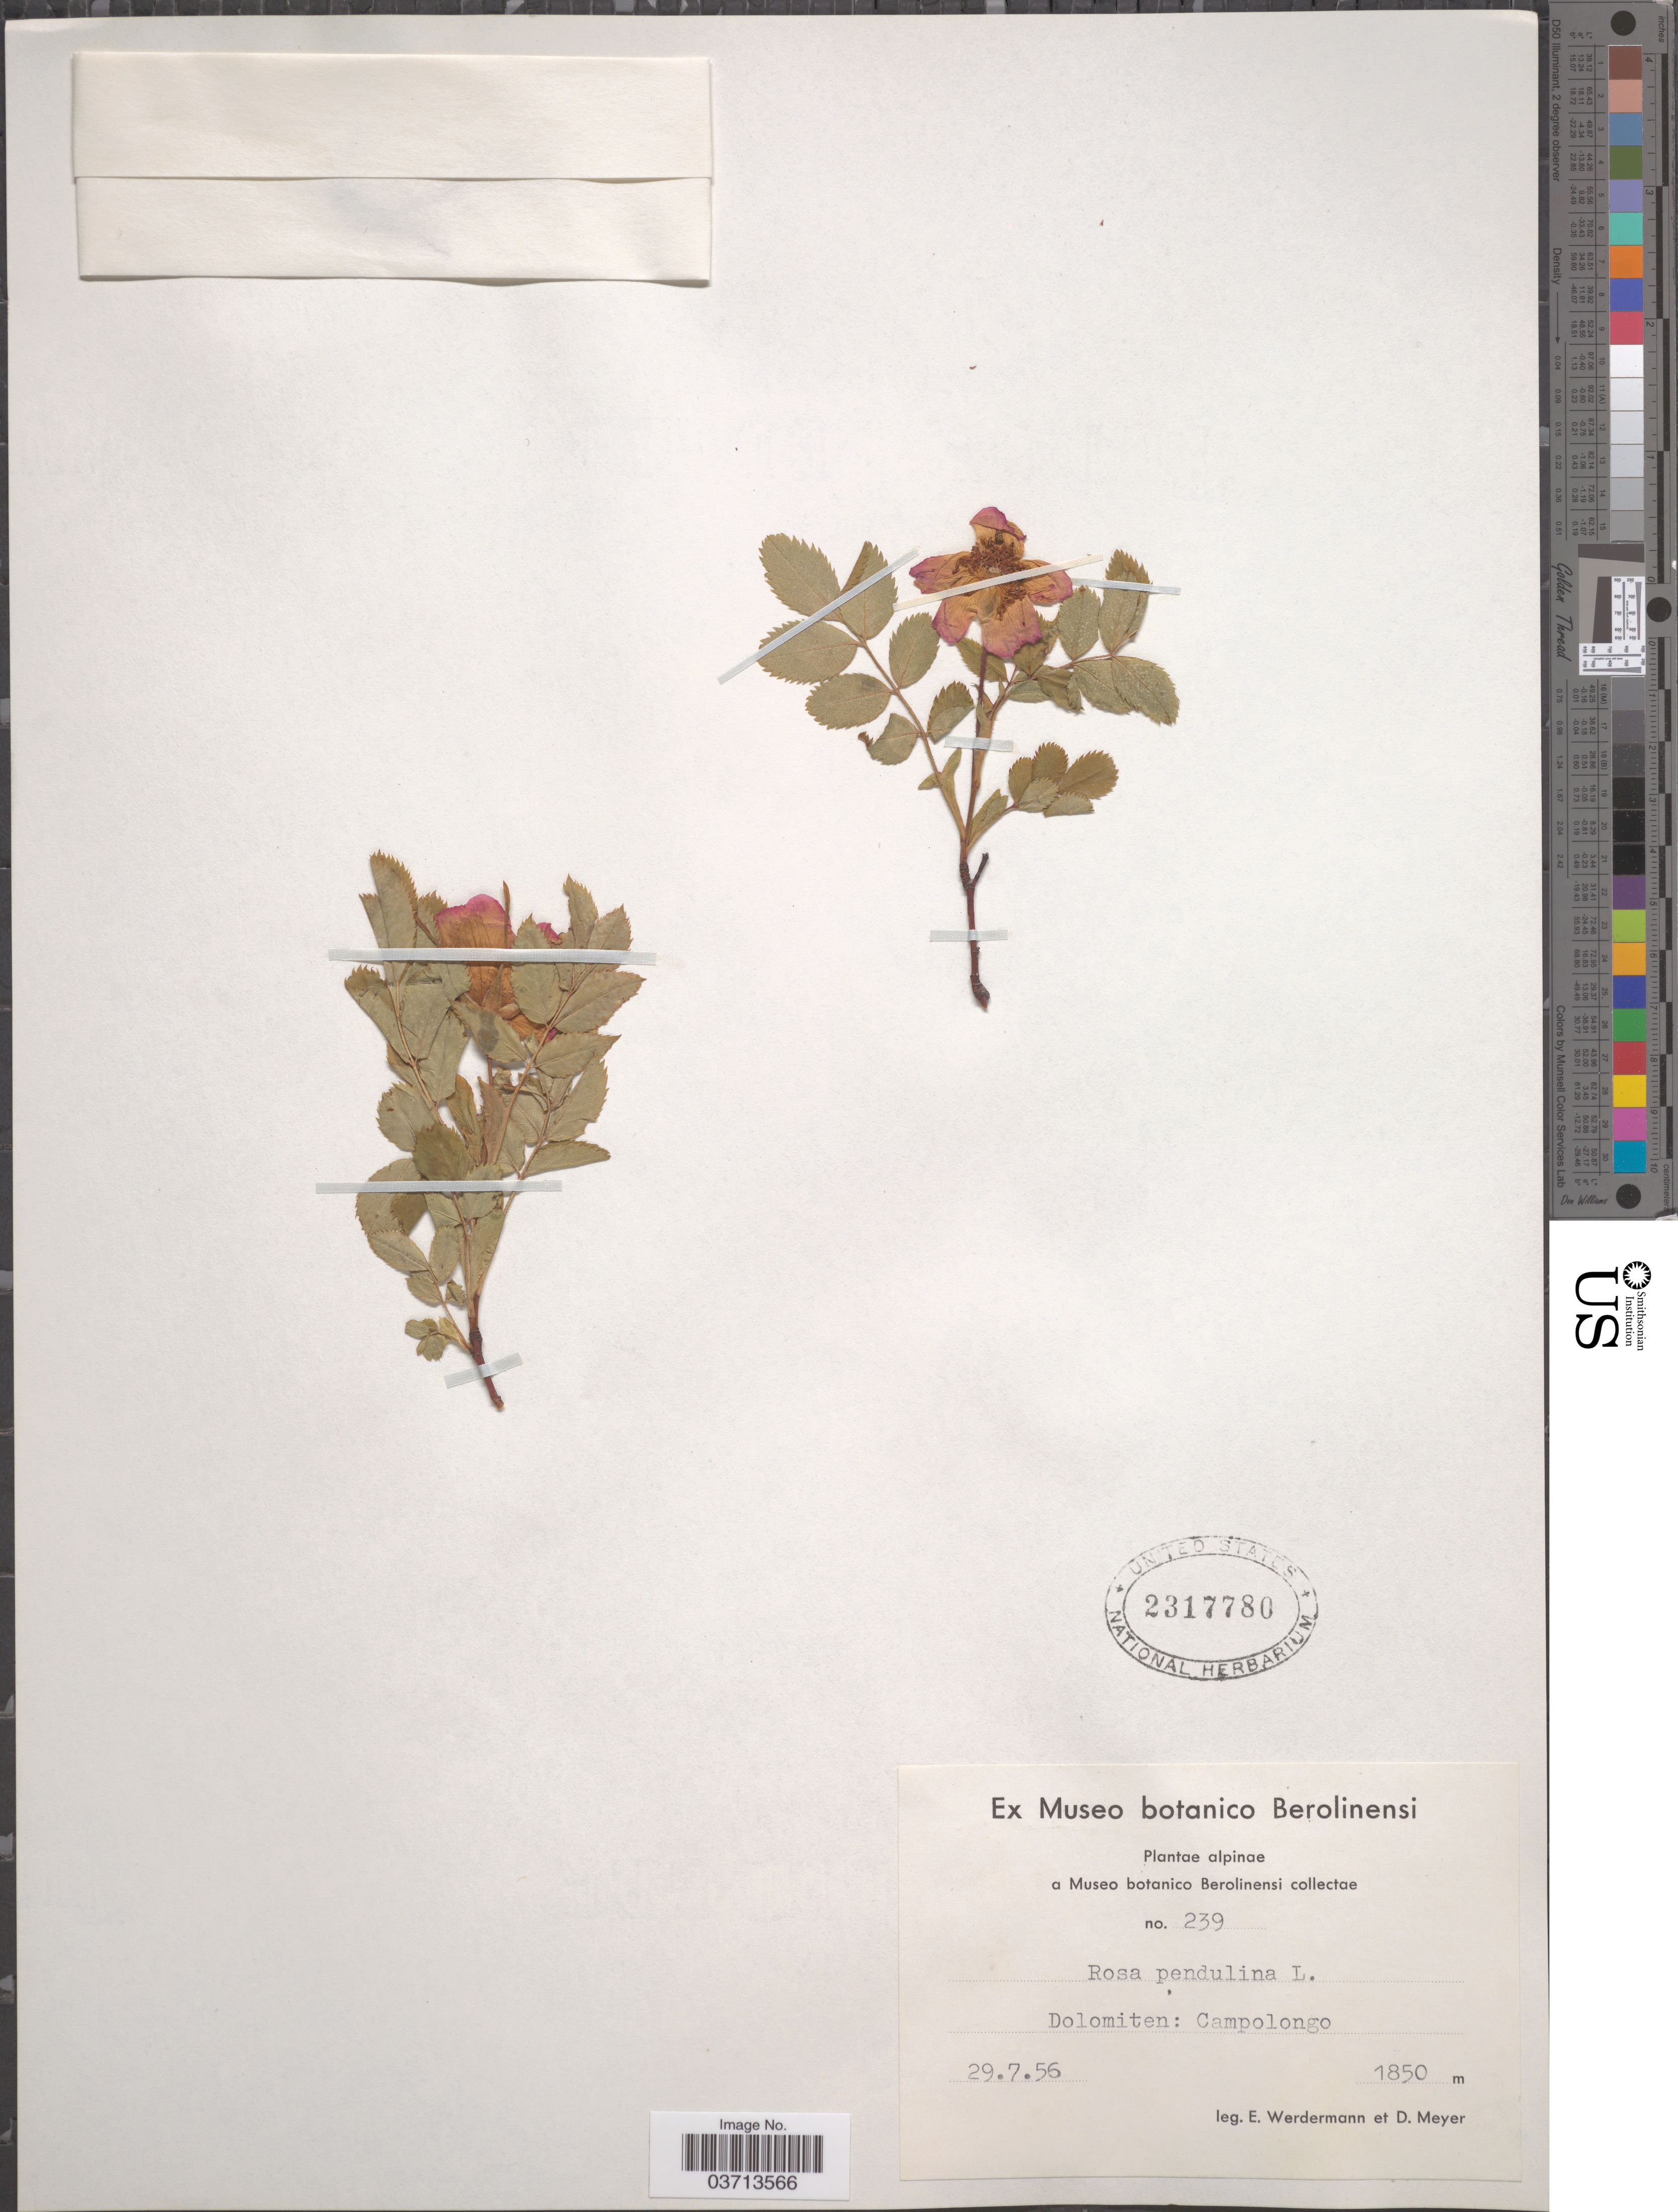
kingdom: Plantae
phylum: Tracheophyta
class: Magnoliopsida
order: Rosales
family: Rosaceae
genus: Rosa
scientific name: Rosa pendulina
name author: L.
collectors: E. Werdermann & D. Meyer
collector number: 239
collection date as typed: Transcribed d/m/y: 29/7/56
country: Italy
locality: Dolomiten: Campolongo.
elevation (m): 1850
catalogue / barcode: US 2317780